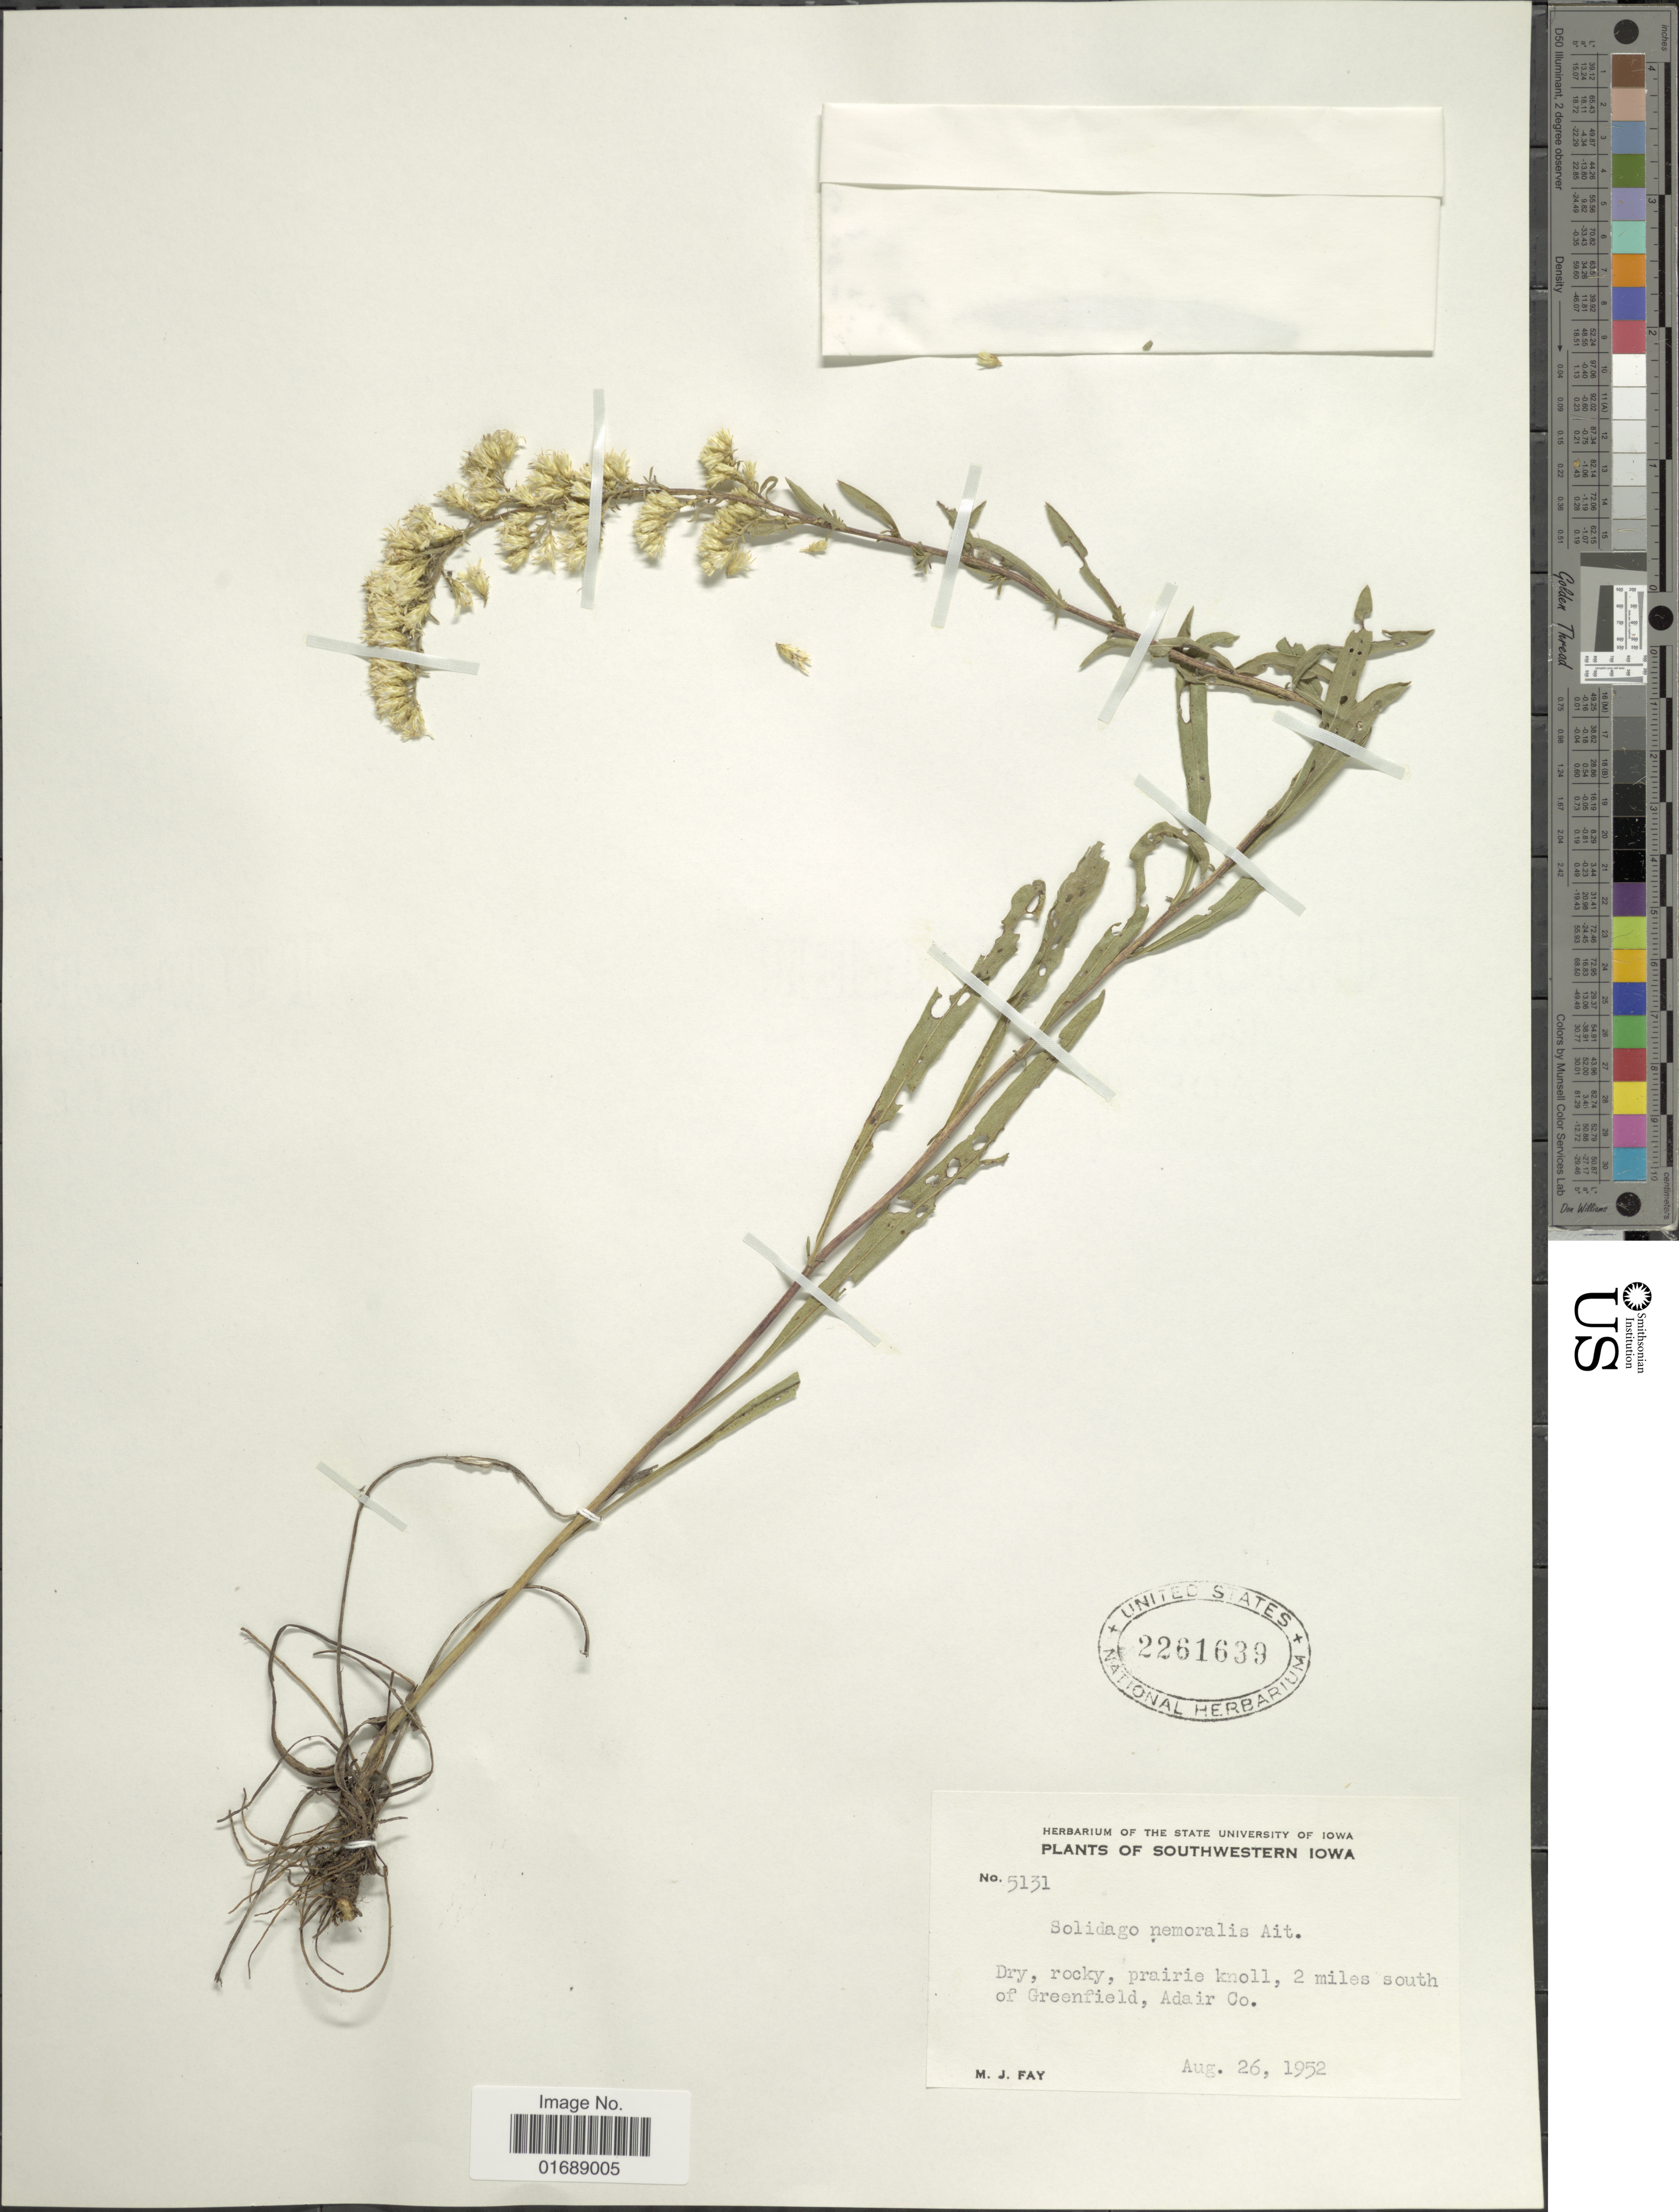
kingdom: Plantae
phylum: Tracheophyta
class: Magnoliopsida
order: Asterales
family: Asteraceae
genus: Solidago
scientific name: Solidago nemoralis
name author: Aiton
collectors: M. Fay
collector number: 5131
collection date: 1952-08-26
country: United States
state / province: Iowa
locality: Southeastern Iowa, 2 miles south of Greenfield, Adair Co.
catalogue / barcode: US 2261639